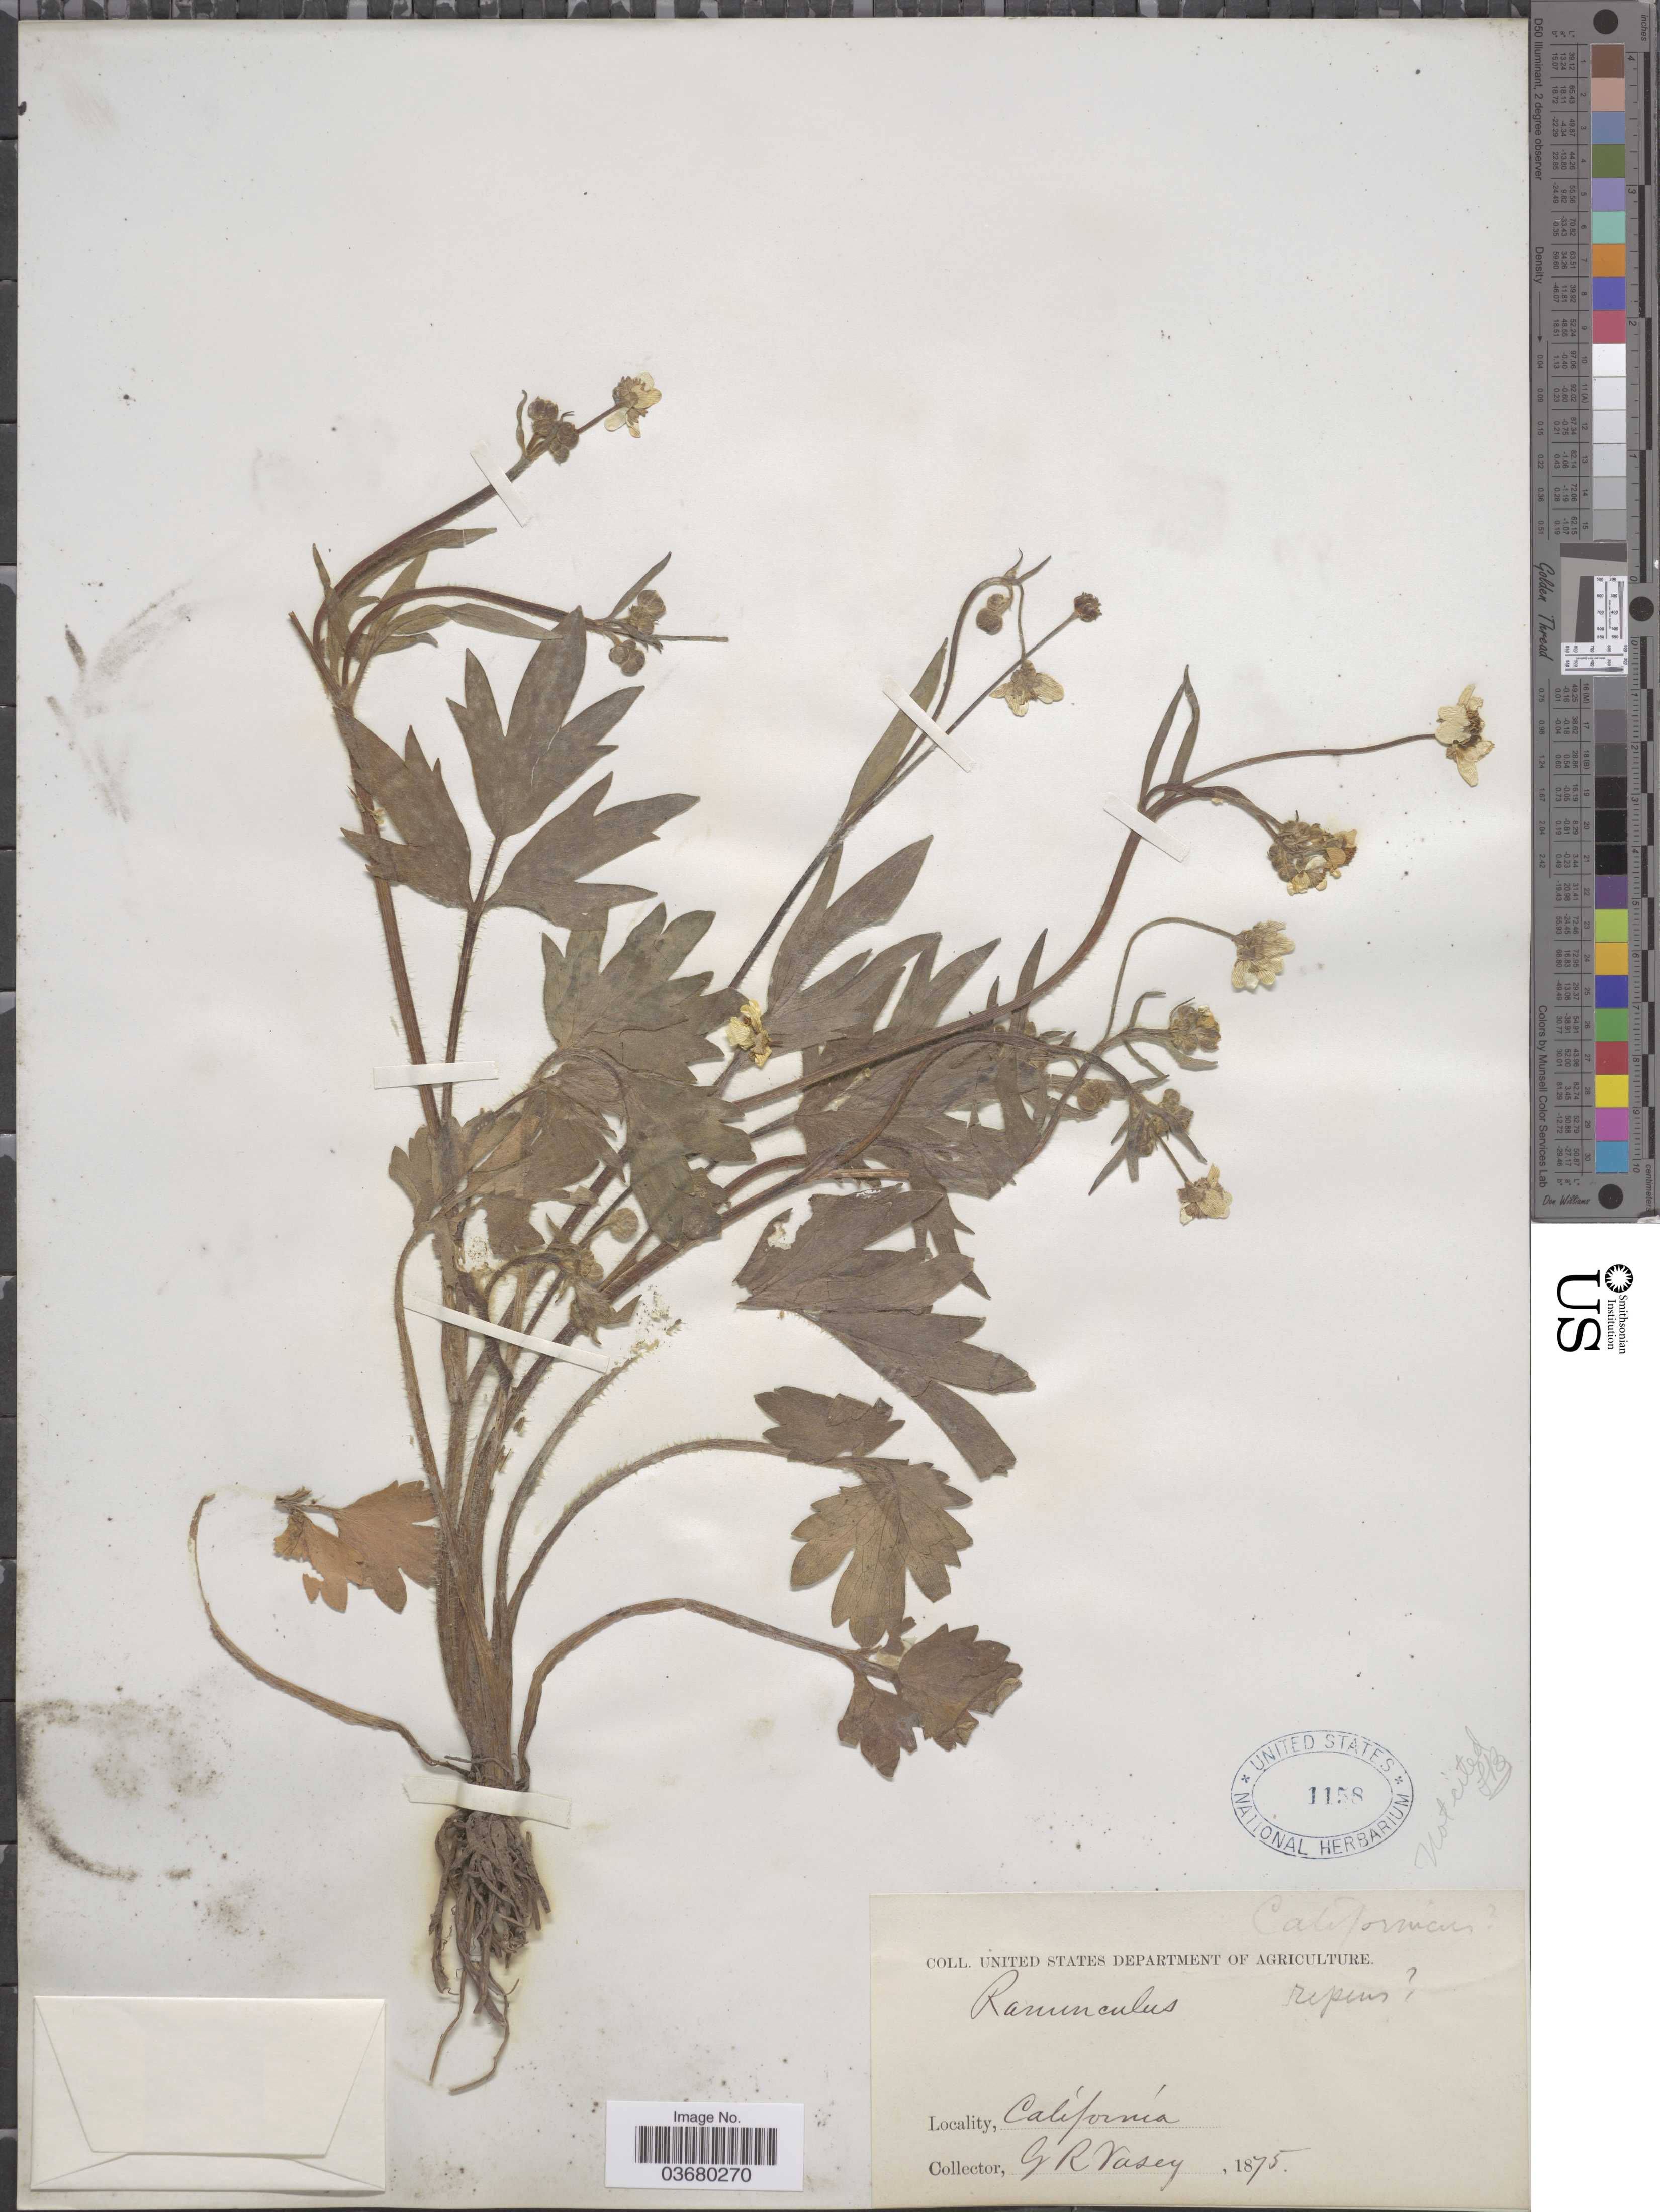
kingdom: Plantae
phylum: Tracheophyta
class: Magnoliopsida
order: Ranunculales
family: Ranunculaceae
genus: Ranunculus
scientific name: Ranunculus canus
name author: Benth.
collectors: G. R. Vasey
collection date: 1875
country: United States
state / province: California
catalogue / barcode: US 1158